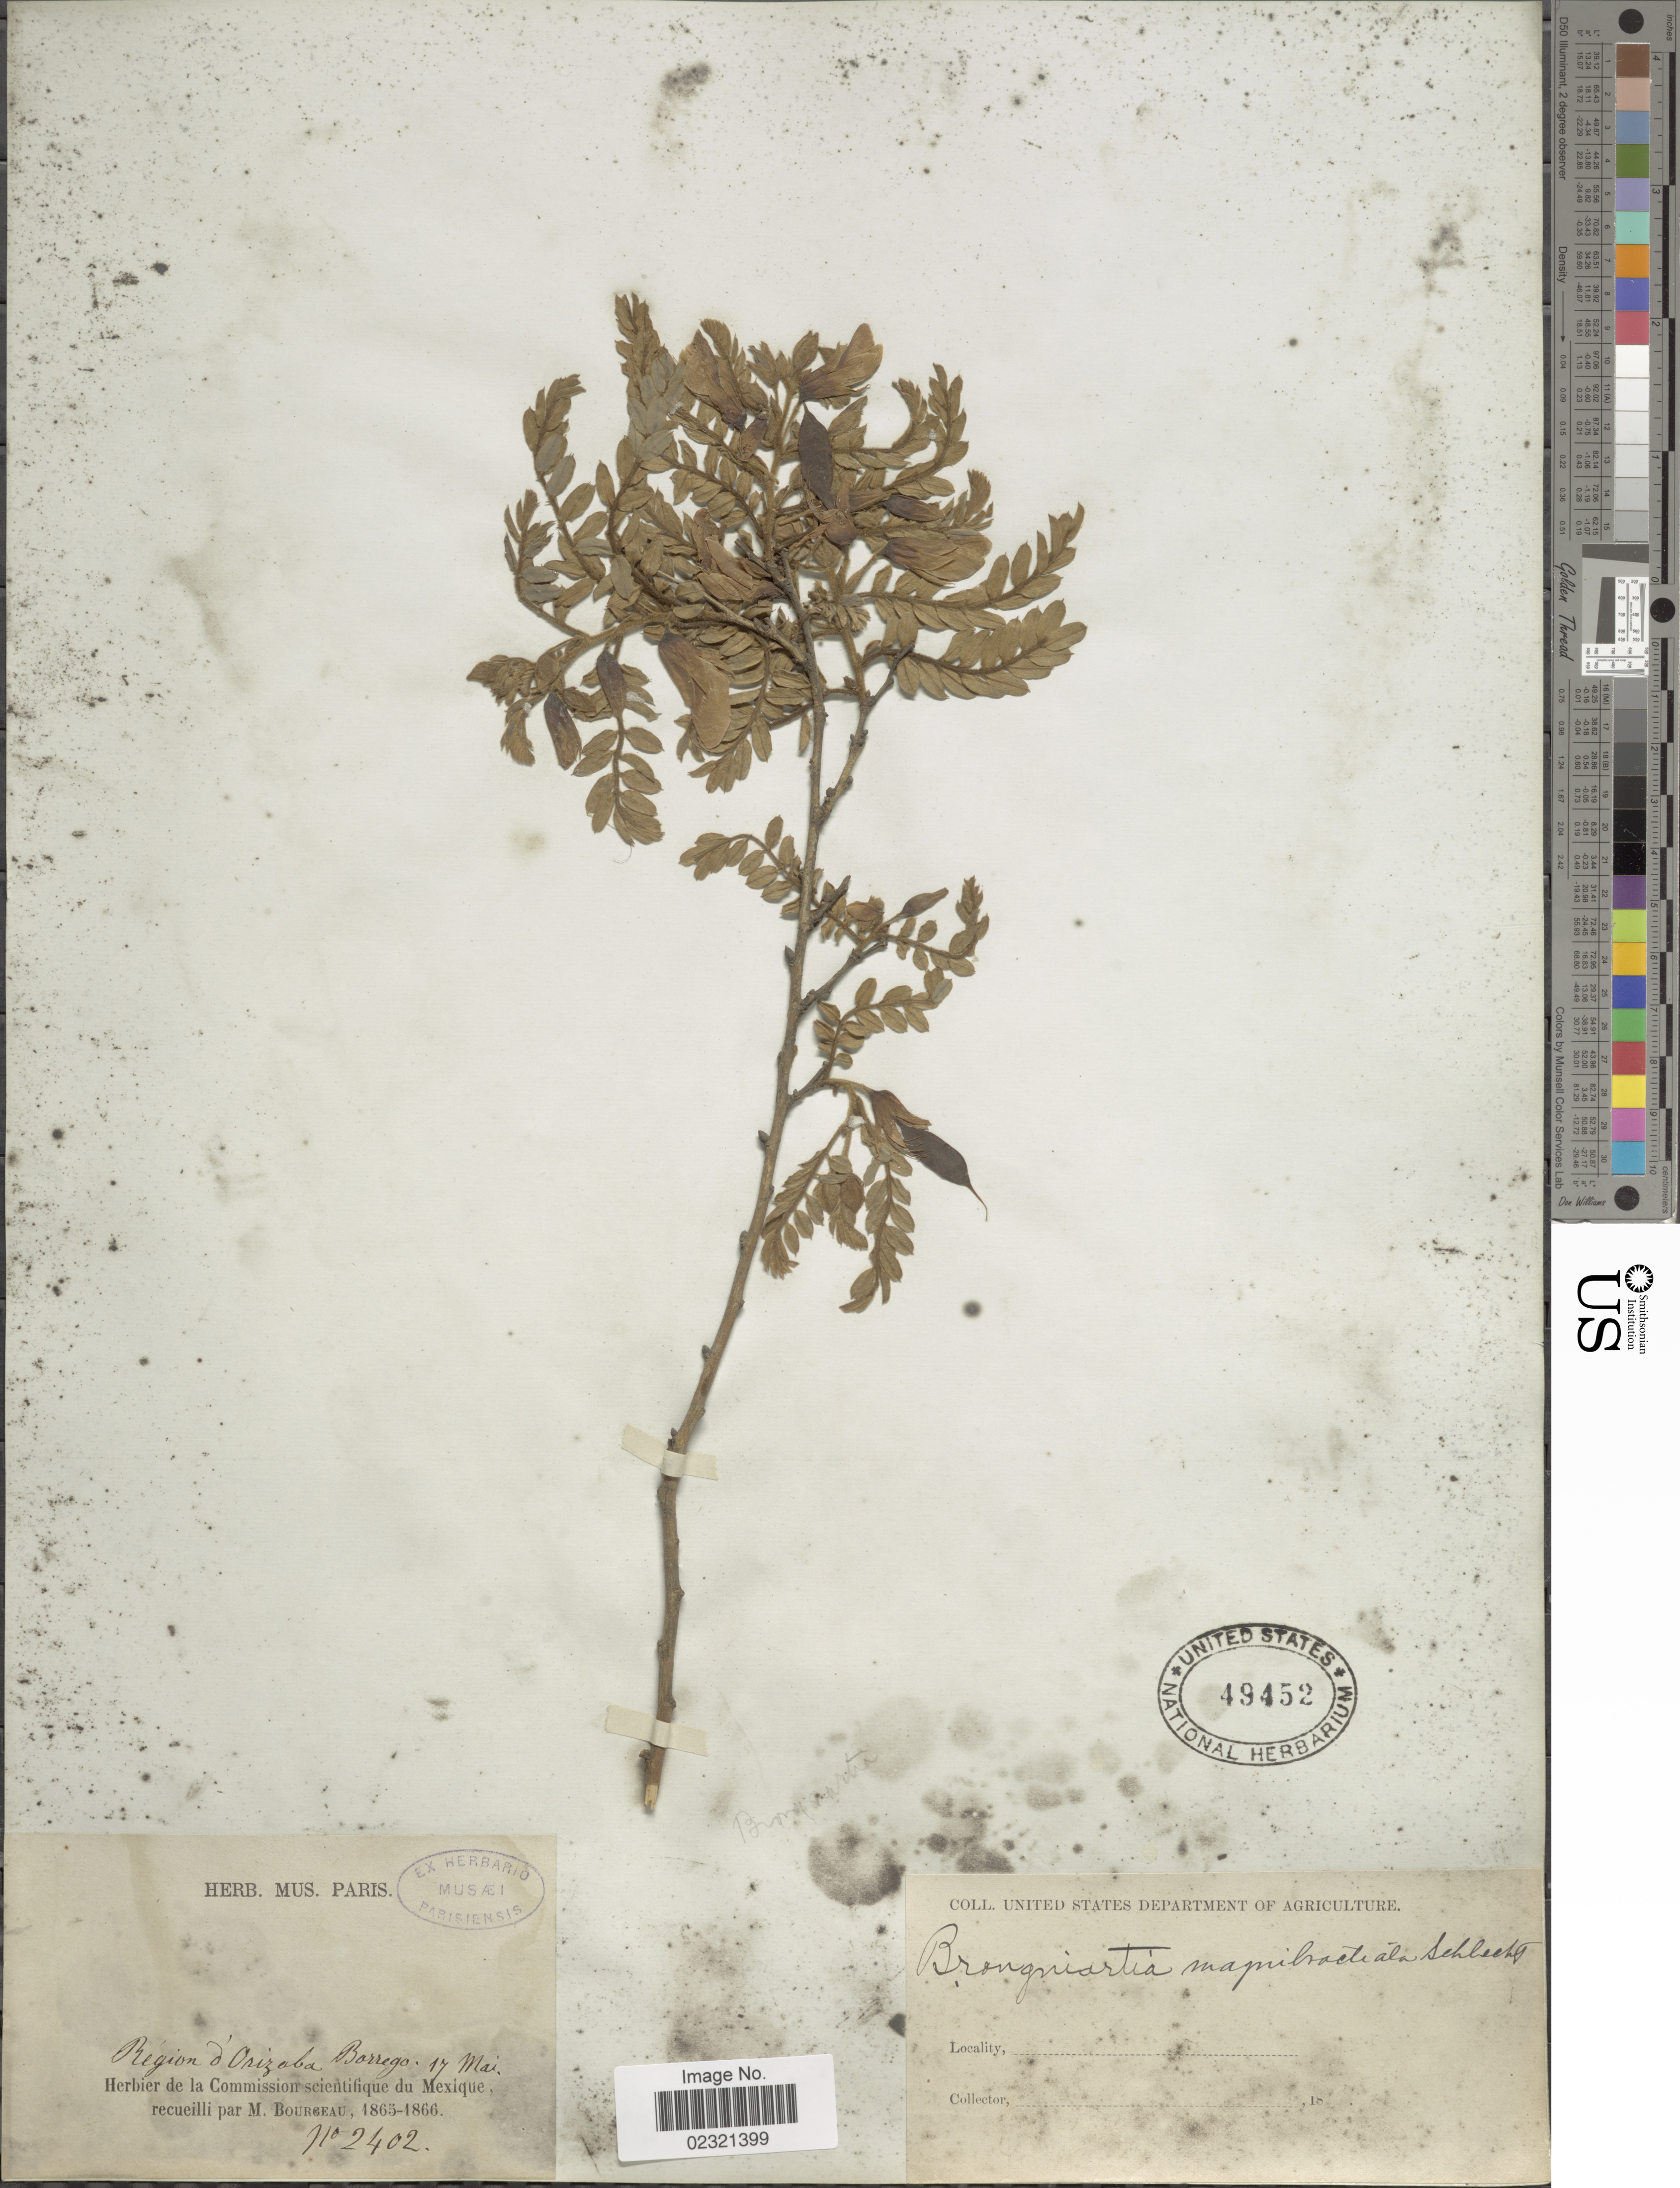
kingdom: Plantae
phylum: Tracheophyta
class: Magnoliopsida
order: Fabales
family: Fabaceae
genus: Brongniartia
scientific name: Brongniartia magnibracteata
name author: Schltdl.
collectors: M. Bourgeau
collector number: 2402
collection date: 1865-05-17/1866-05-17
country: Mexico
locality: Region d'Orizaba Barrego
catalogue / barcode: US 49452